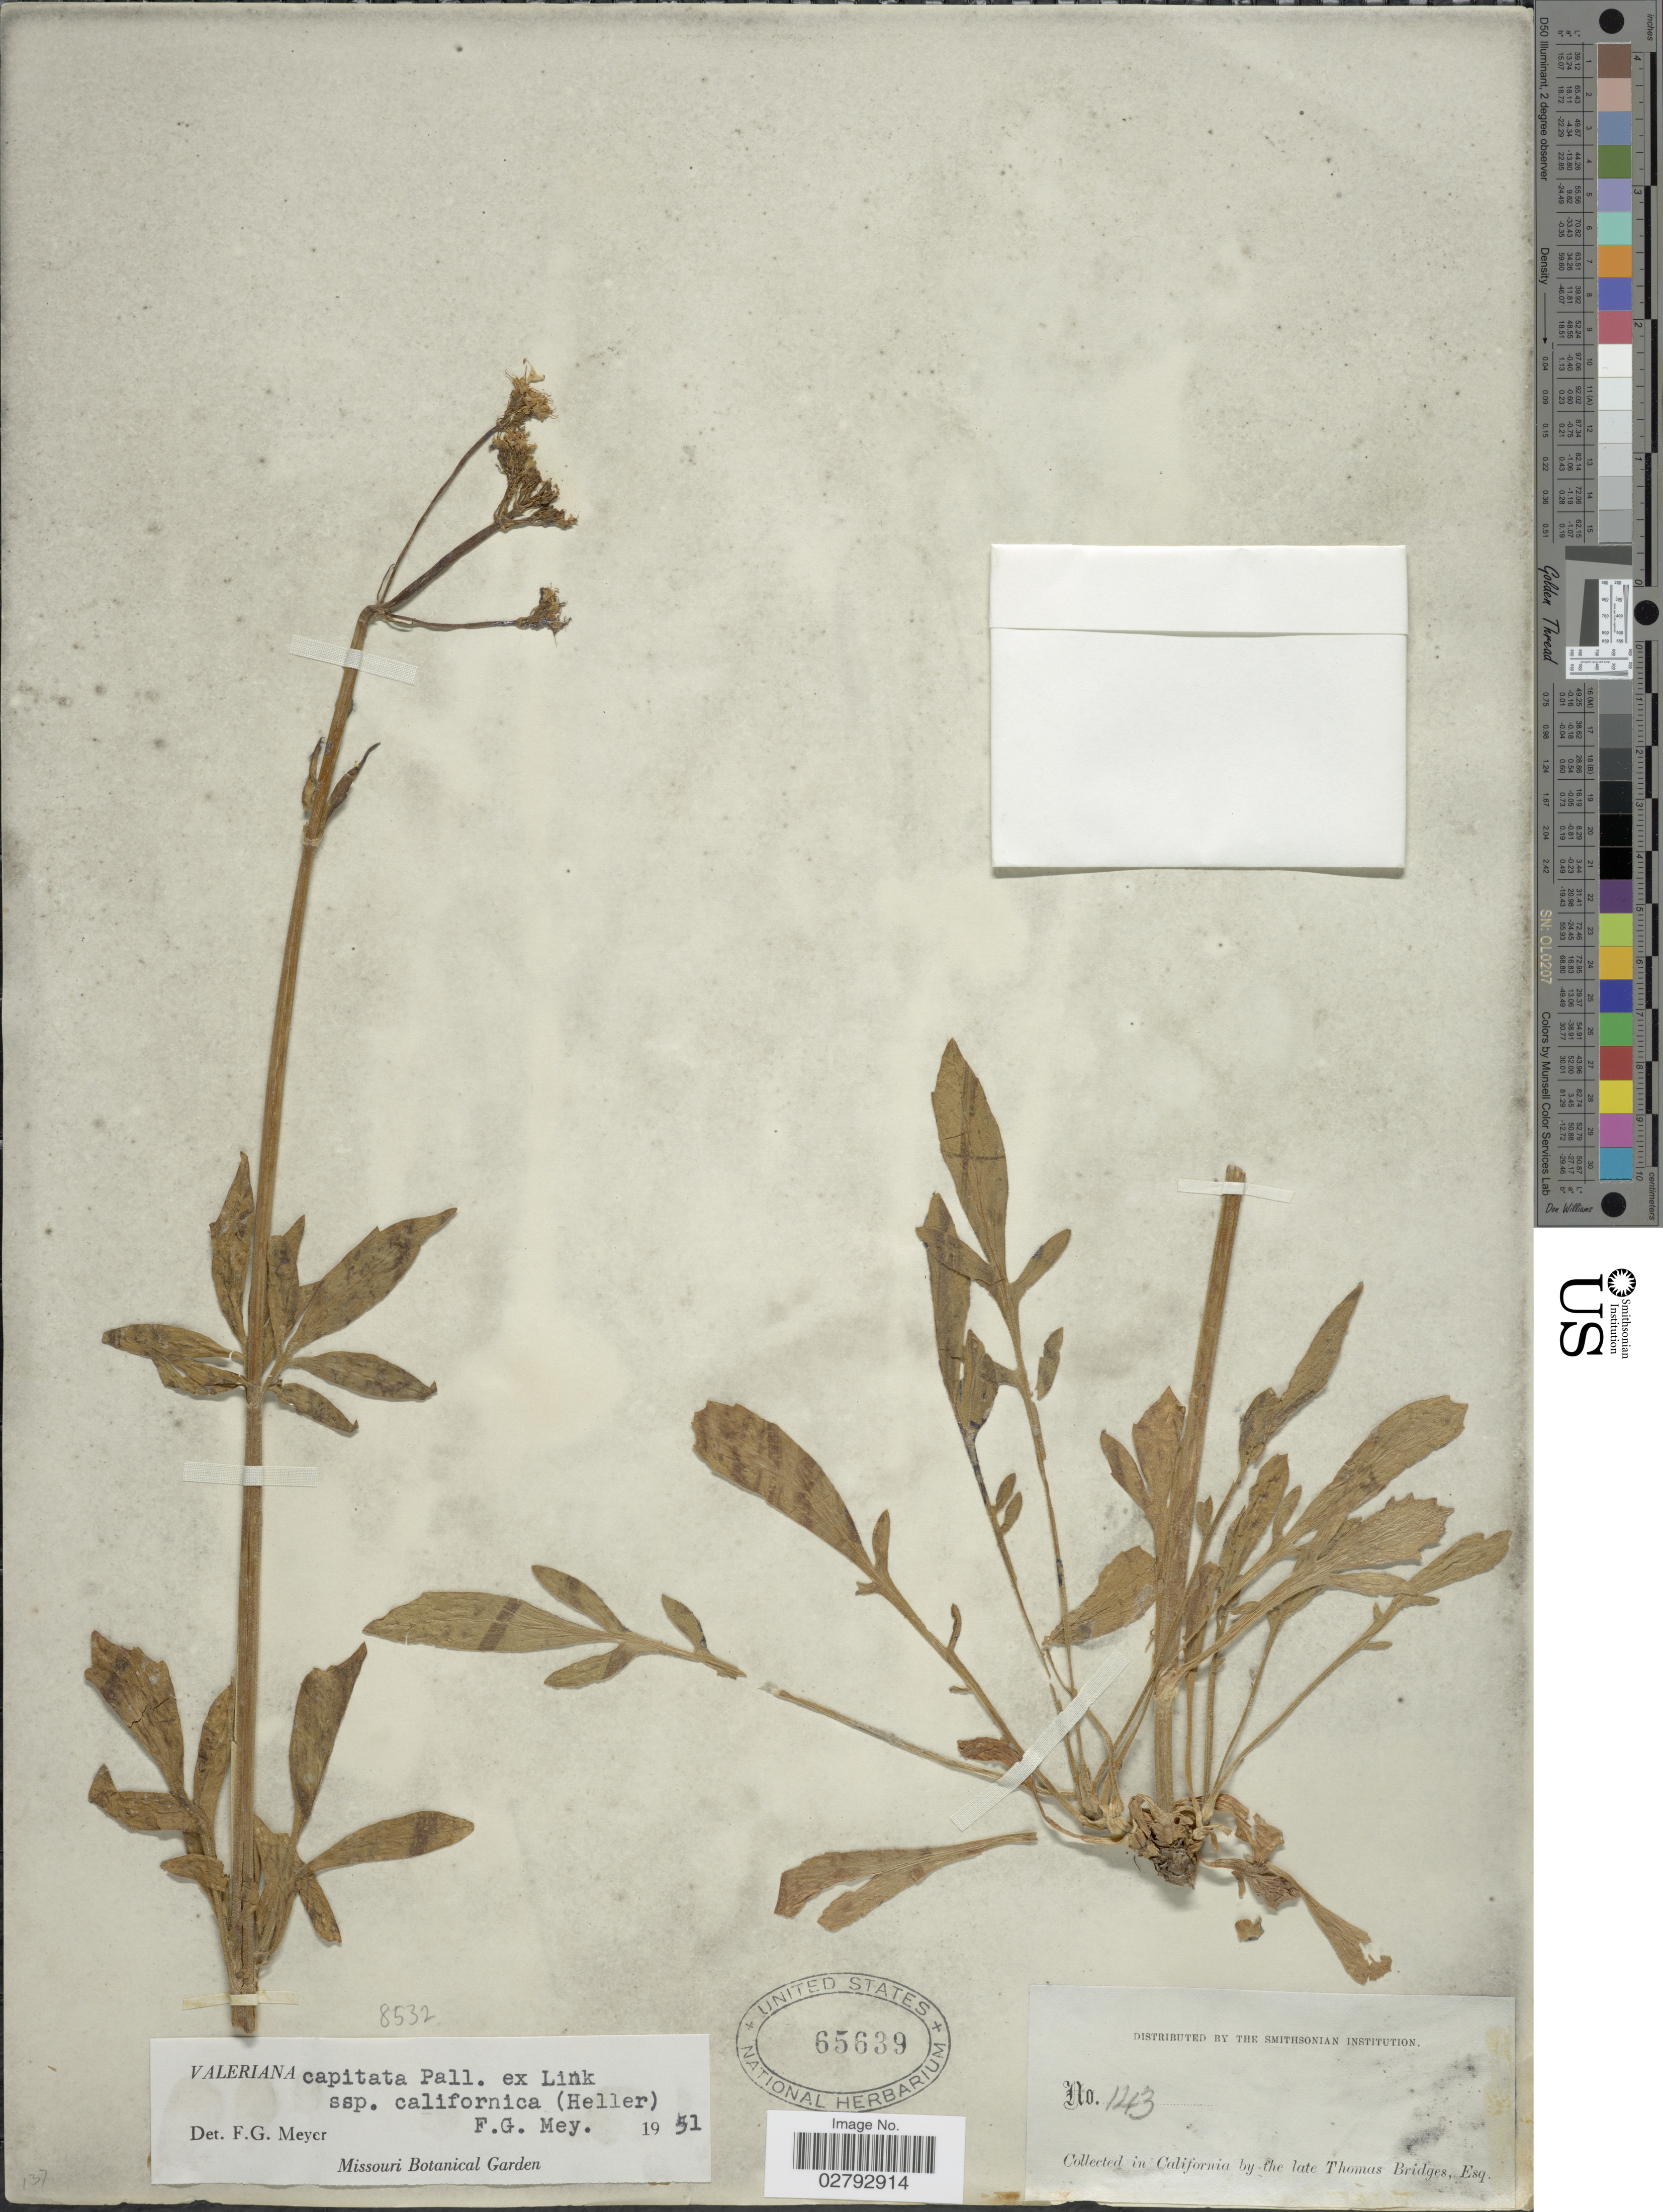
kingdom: Plantae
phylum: Tracheophyta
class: Magnoliopsida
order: Dipsacales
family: Caprifoliaceae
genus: Valeriana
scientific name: Valeriana capitata subsp. californica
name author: (A. Heller) F.G. Mey.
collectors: T. Bridges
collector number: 143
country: United States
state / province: California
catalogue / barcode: US 65639